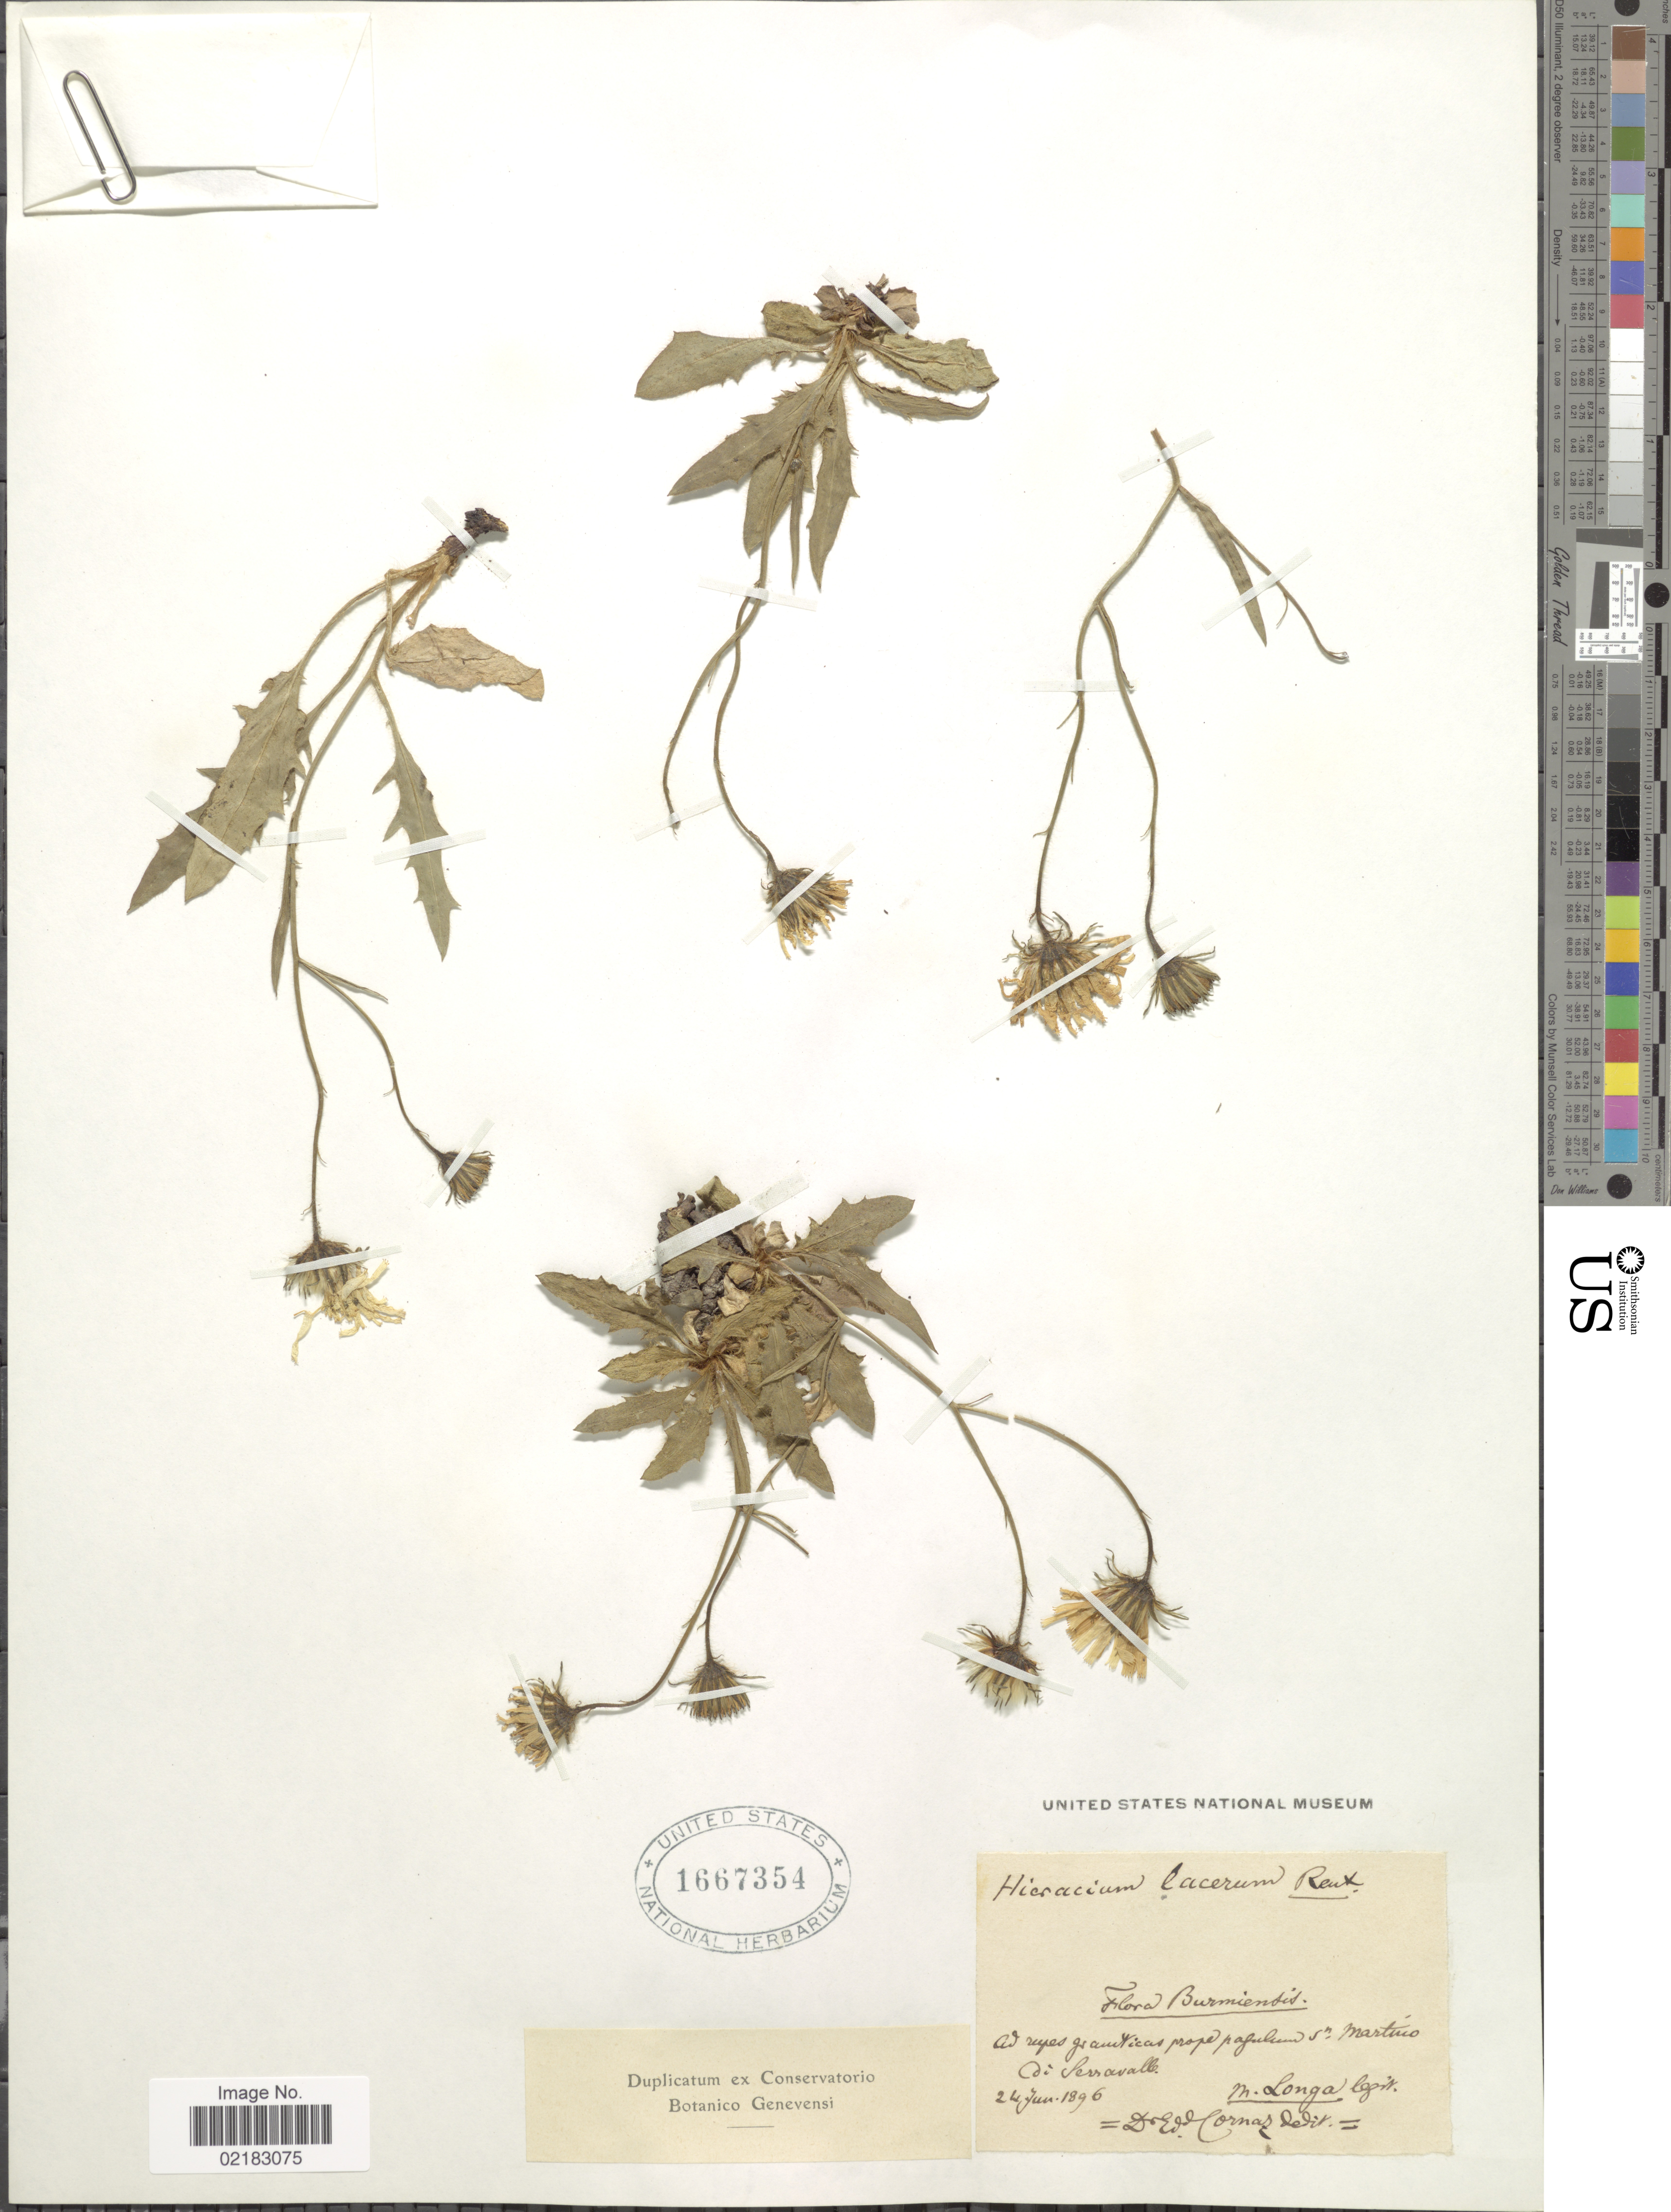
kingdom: Plantae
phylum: Tracheophyta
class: Magnoliopsida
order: Asterales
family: Asteraceae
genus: Hieracium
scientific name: Hieracium humile subsp. lacerum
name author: (Fr.) Zahn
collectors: M. Longa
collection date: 1896-06-24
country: Italy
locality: Flora Burmiensis, Martuio, Seravalle [interpreted]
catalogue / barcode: US 1667354